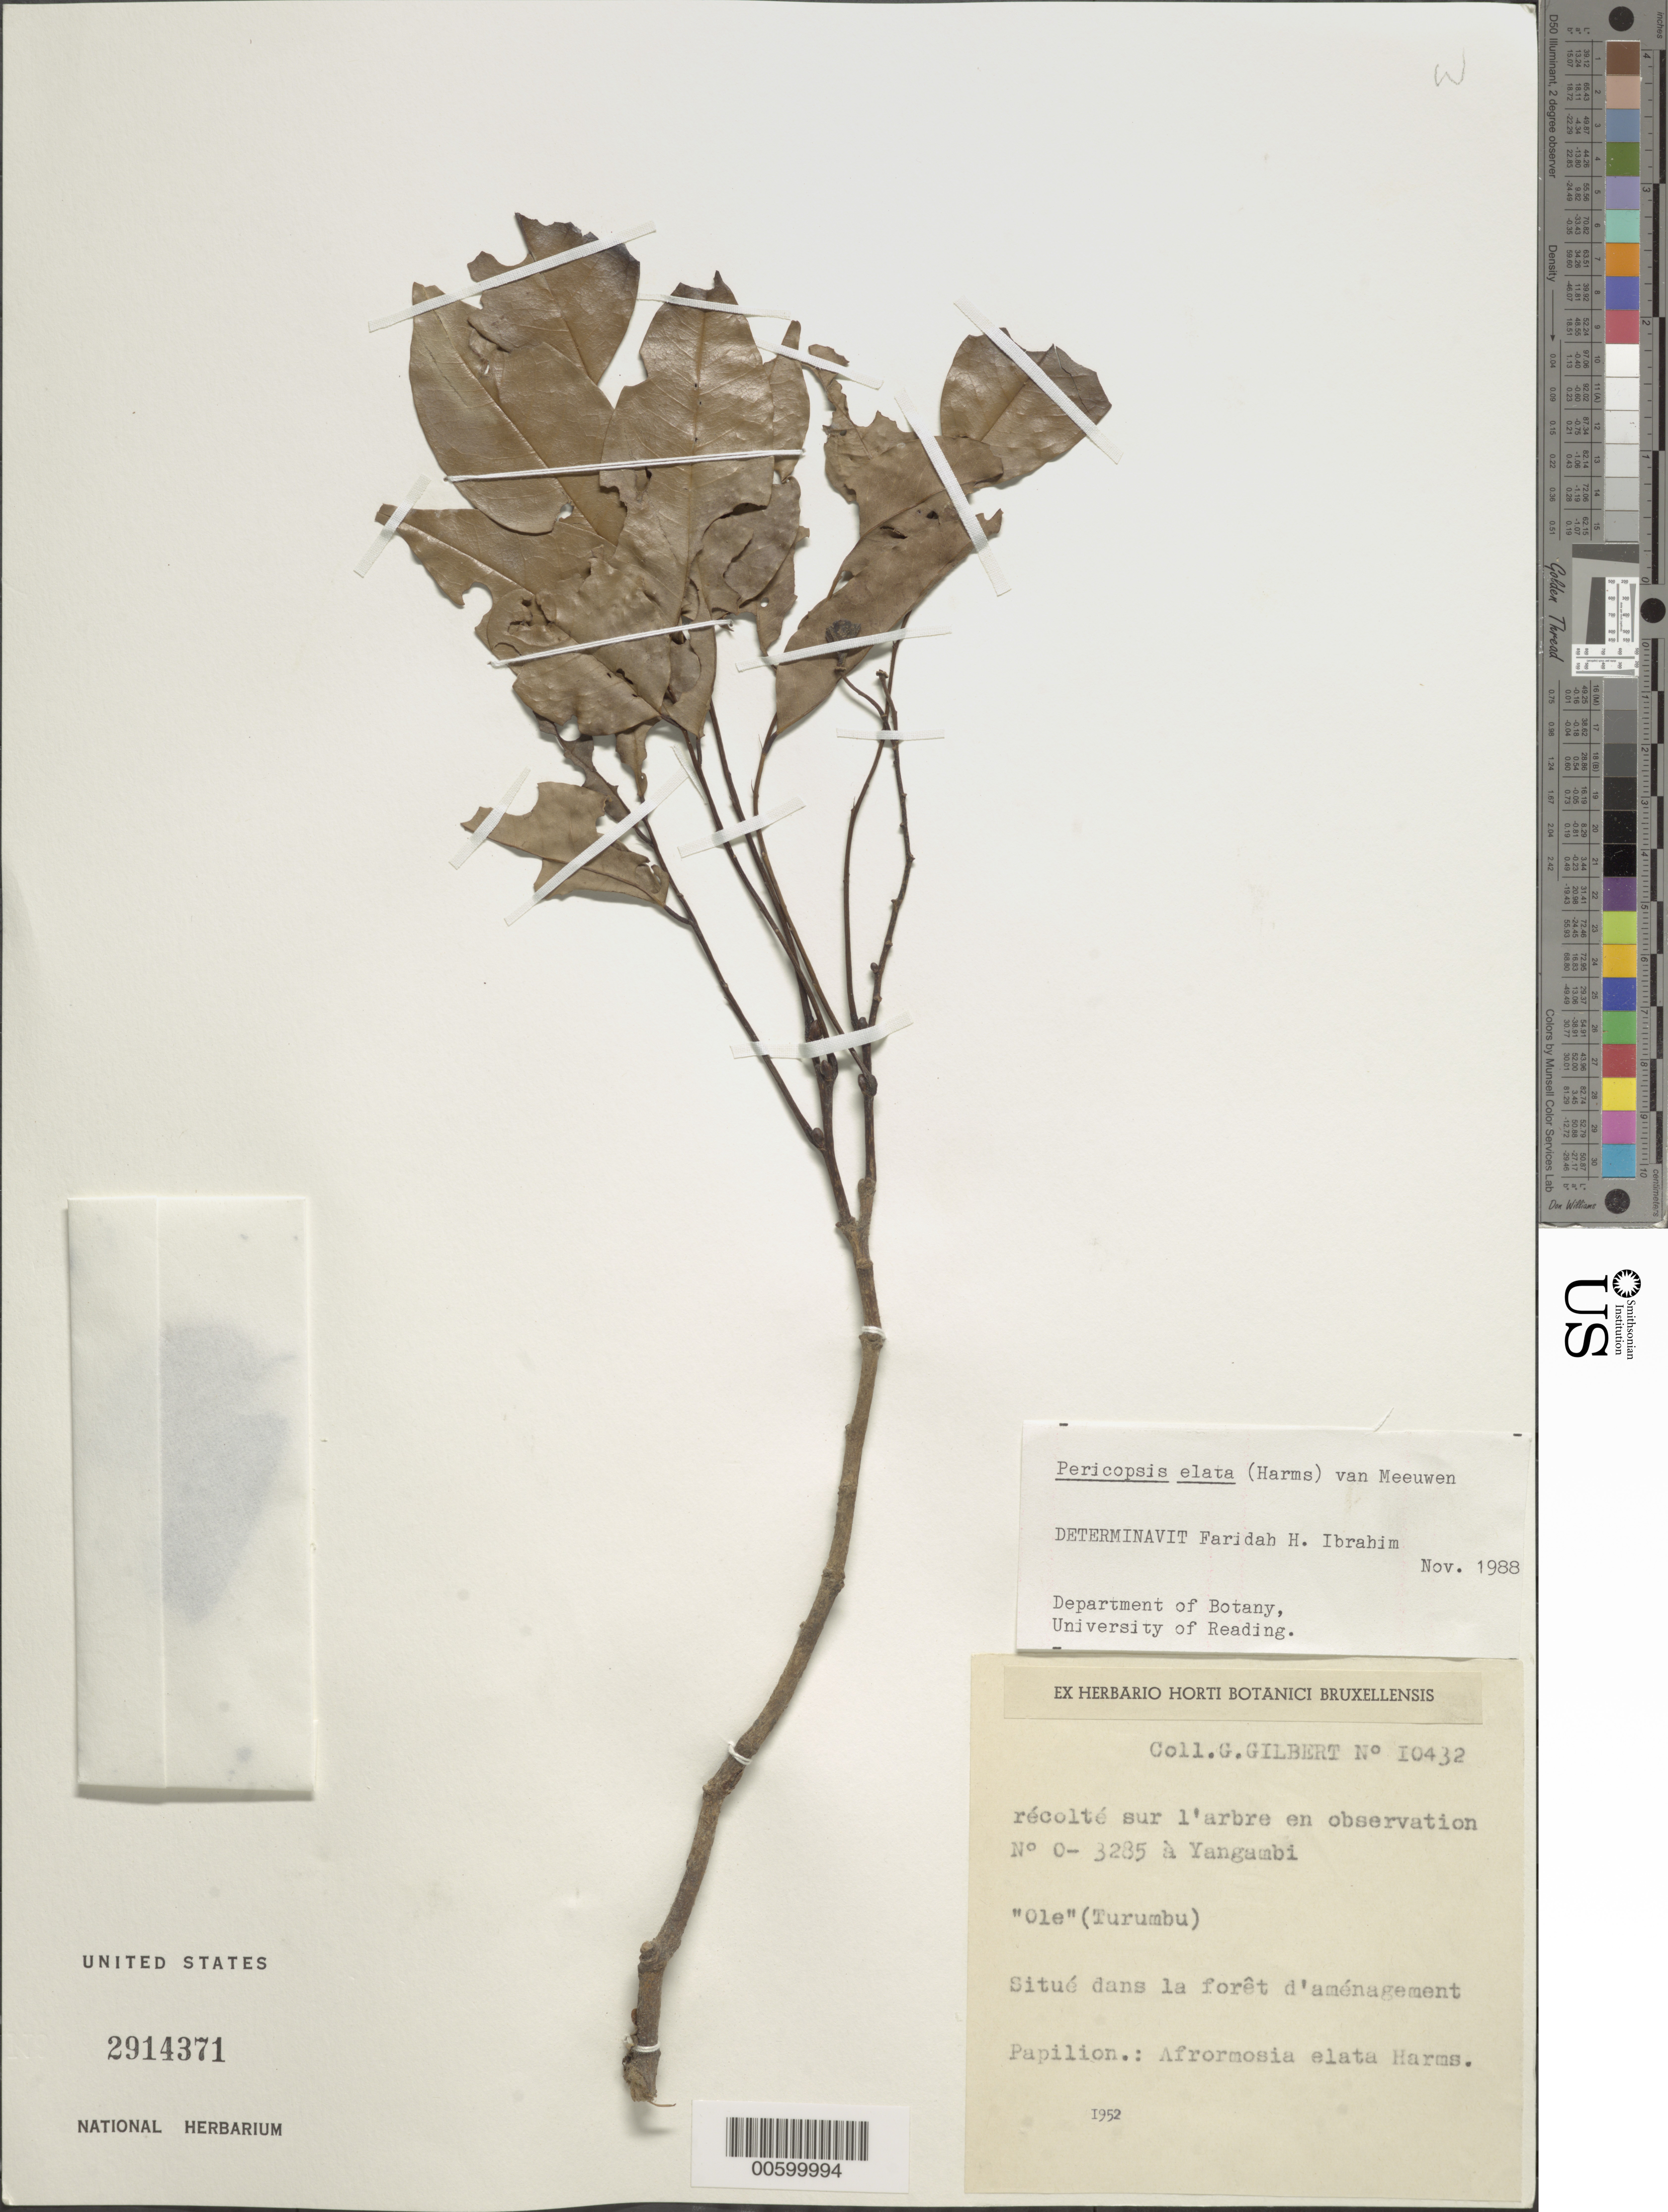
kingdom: Plantae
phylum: Tracheophyta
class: Magnoliopsida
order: Fabales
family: Fabaceae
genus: Pericopsis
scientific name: Pericopsis elata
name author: Harms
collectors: G. Gilbert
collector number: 10432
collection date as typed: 1952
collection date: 1952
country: Congo, Democratic Republic of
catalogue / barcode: US 2914371